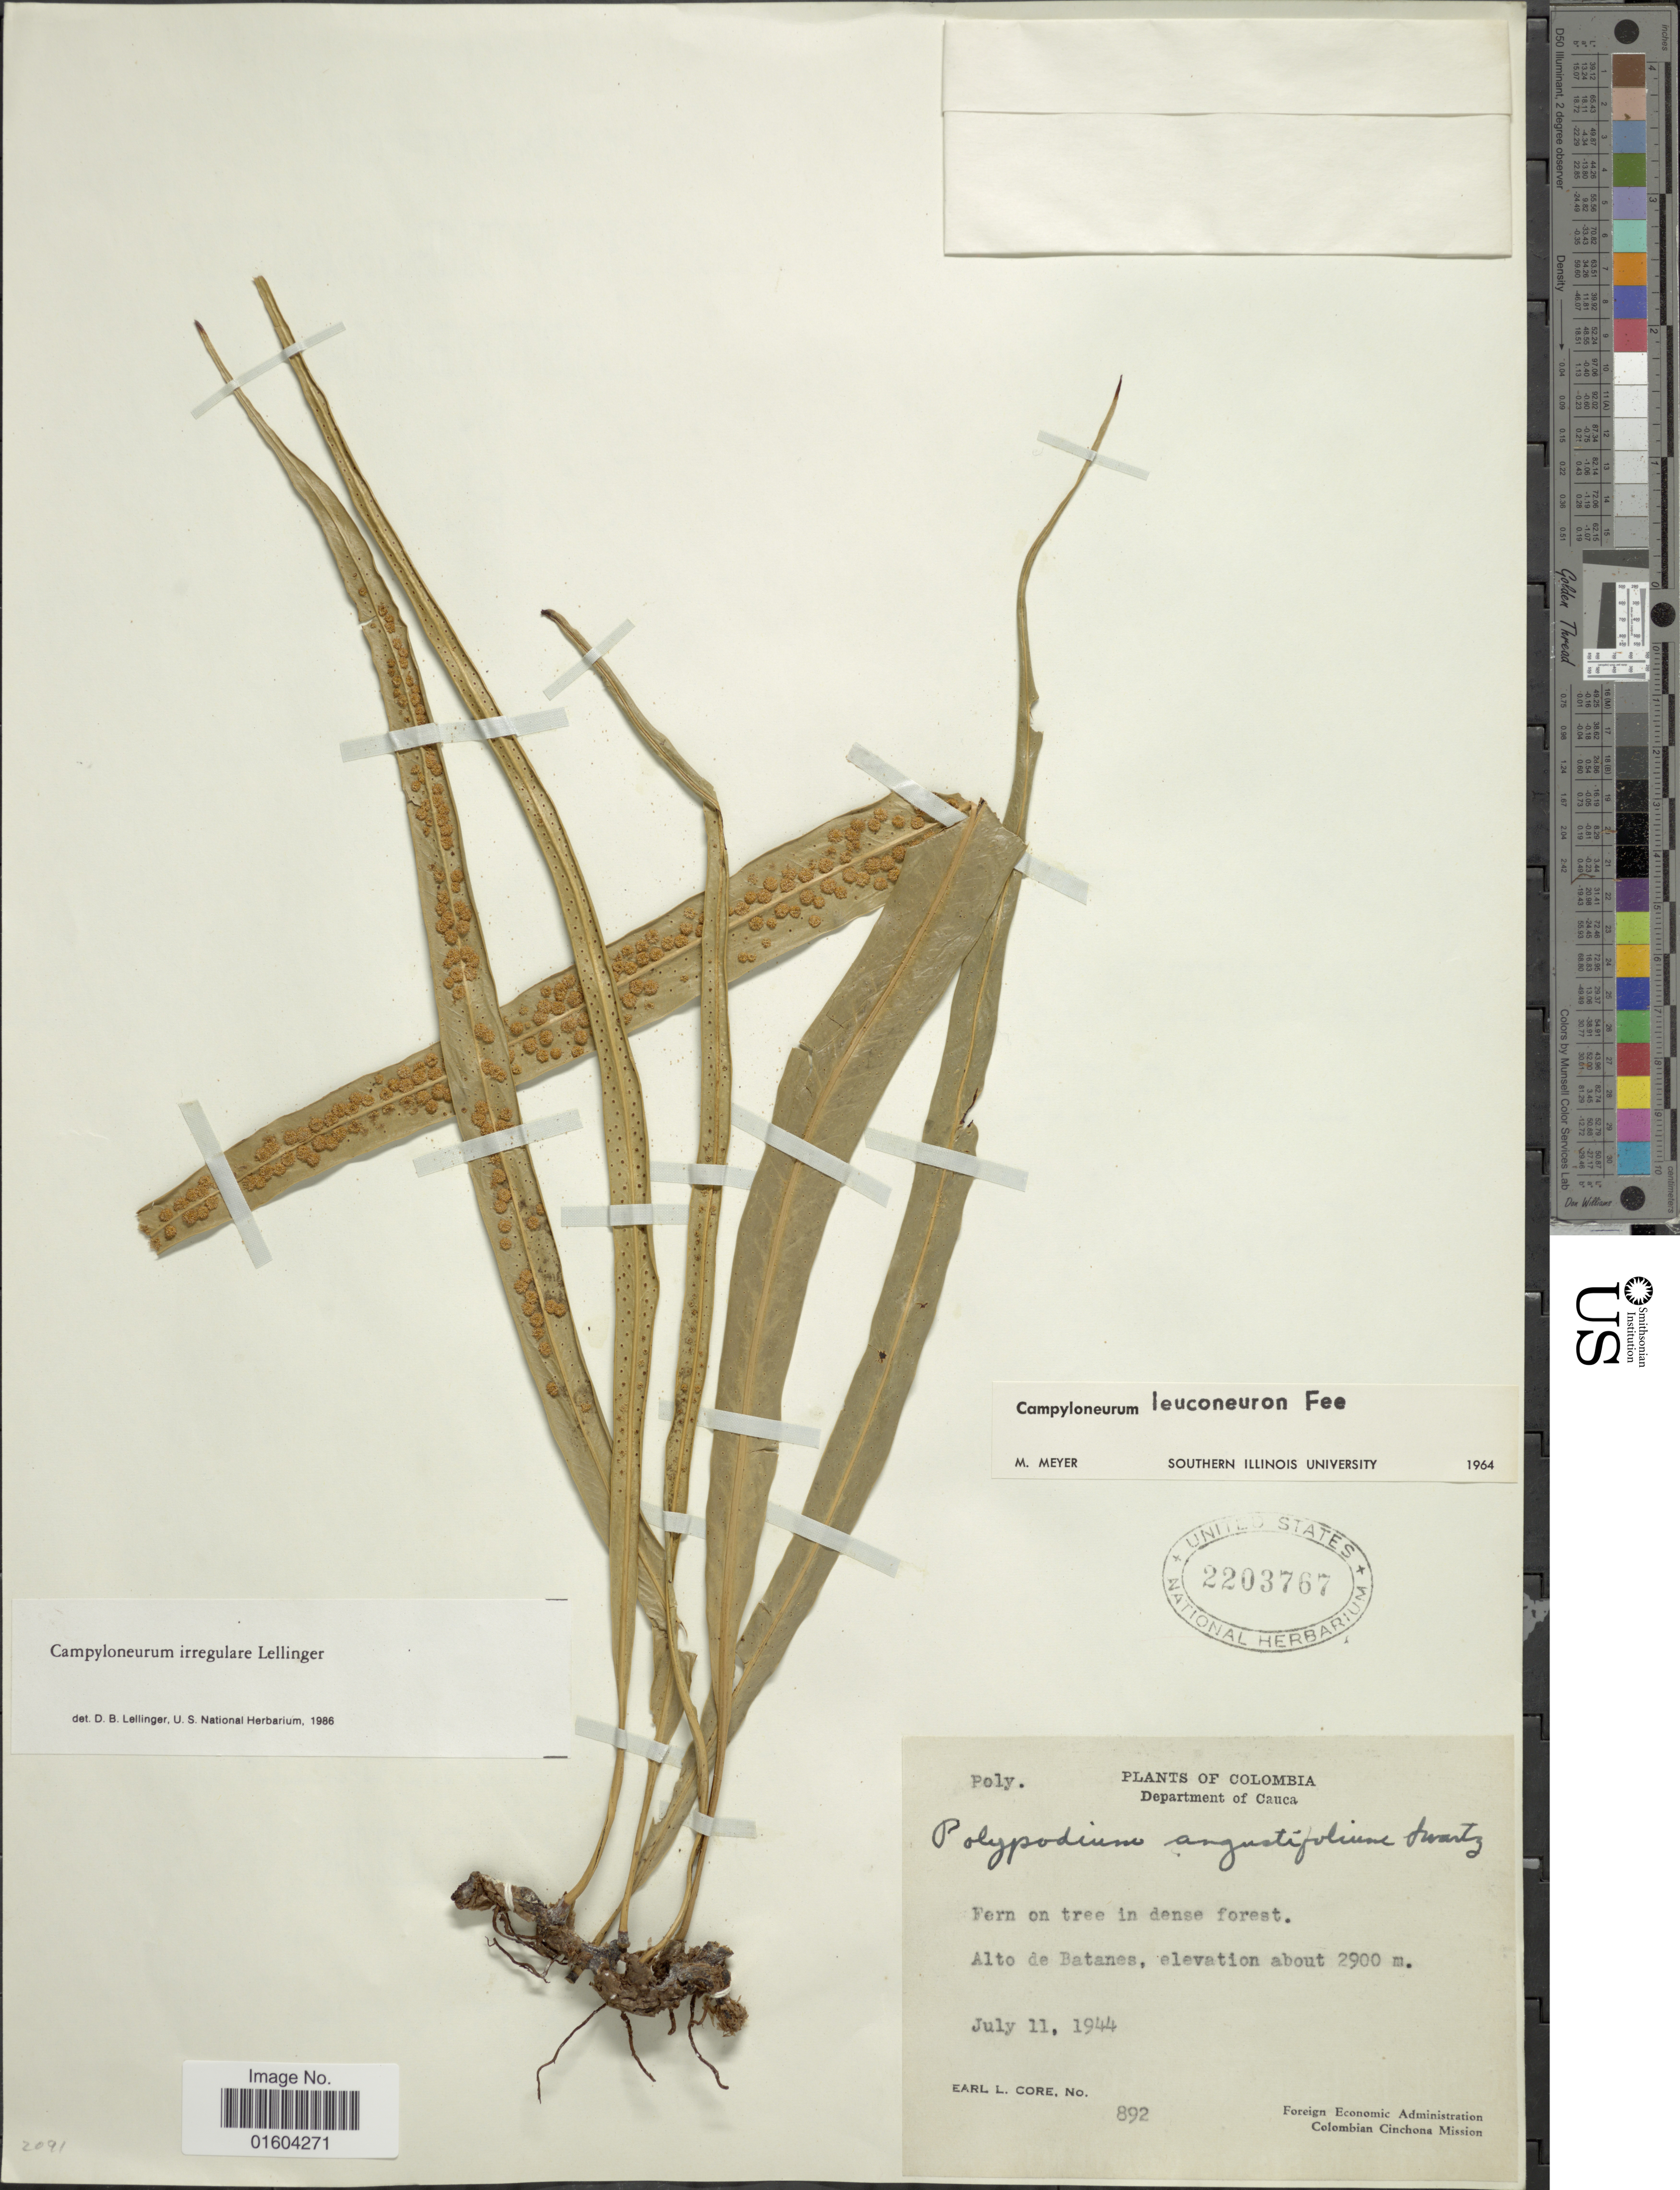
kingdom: Plantae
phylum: Tracheophyta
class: Polypodiopsida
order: Polypodiales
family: Polypodiaceae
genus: Campyloneurum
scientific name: Campyloneurum densifolium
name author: (Hieron.) Lellinger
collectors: E. L. Core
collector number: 892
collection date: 1944-07-11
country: Colombia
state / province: Cauca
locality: Departmenrt of Cauca. Alto de Batanes.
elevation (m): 2900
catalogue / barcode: US 2203767